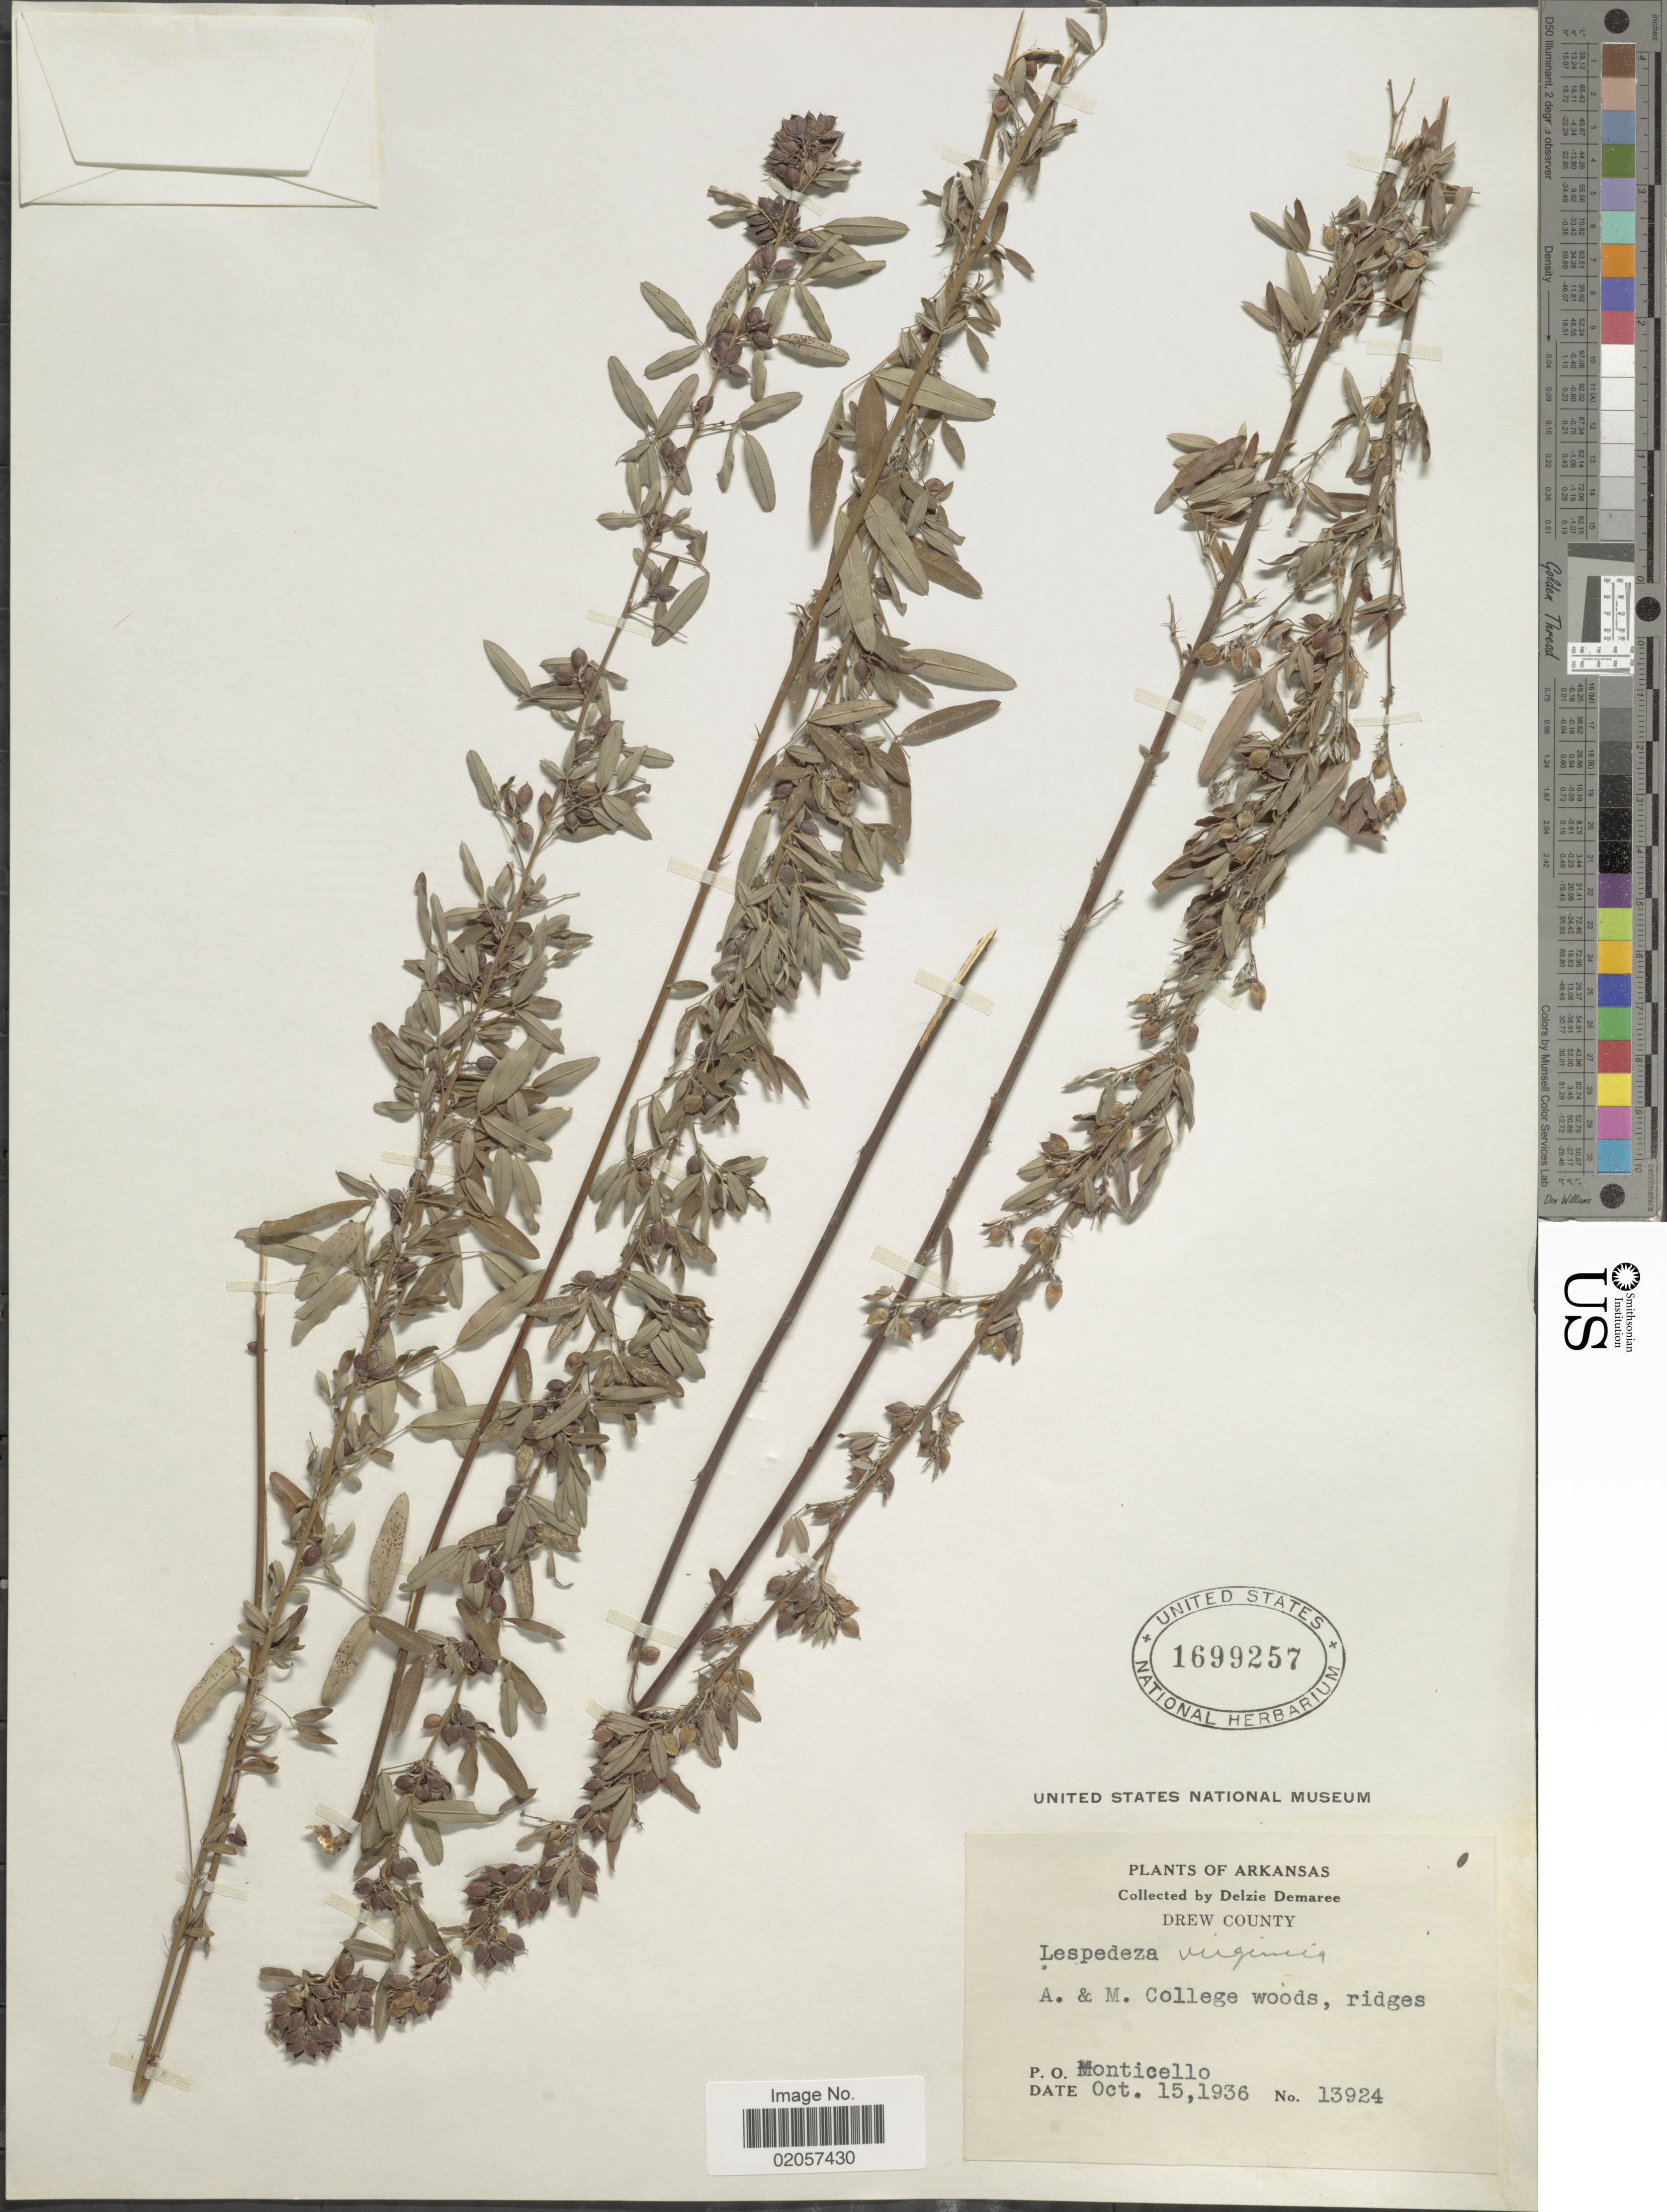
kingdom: Plantae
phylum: Tracheophyta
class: Magnoliopsida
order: Fabales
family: Fabaceae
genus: Lespedeza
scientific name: Lespedeza virginica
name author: (L.) Britton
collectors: D. Demaree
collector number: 13924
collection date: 1936-10-15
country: United States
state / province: Arkansas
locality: Arkansas, Drew County, A. & M. College woods, ridges. Monticello.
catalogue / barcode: US 1699257